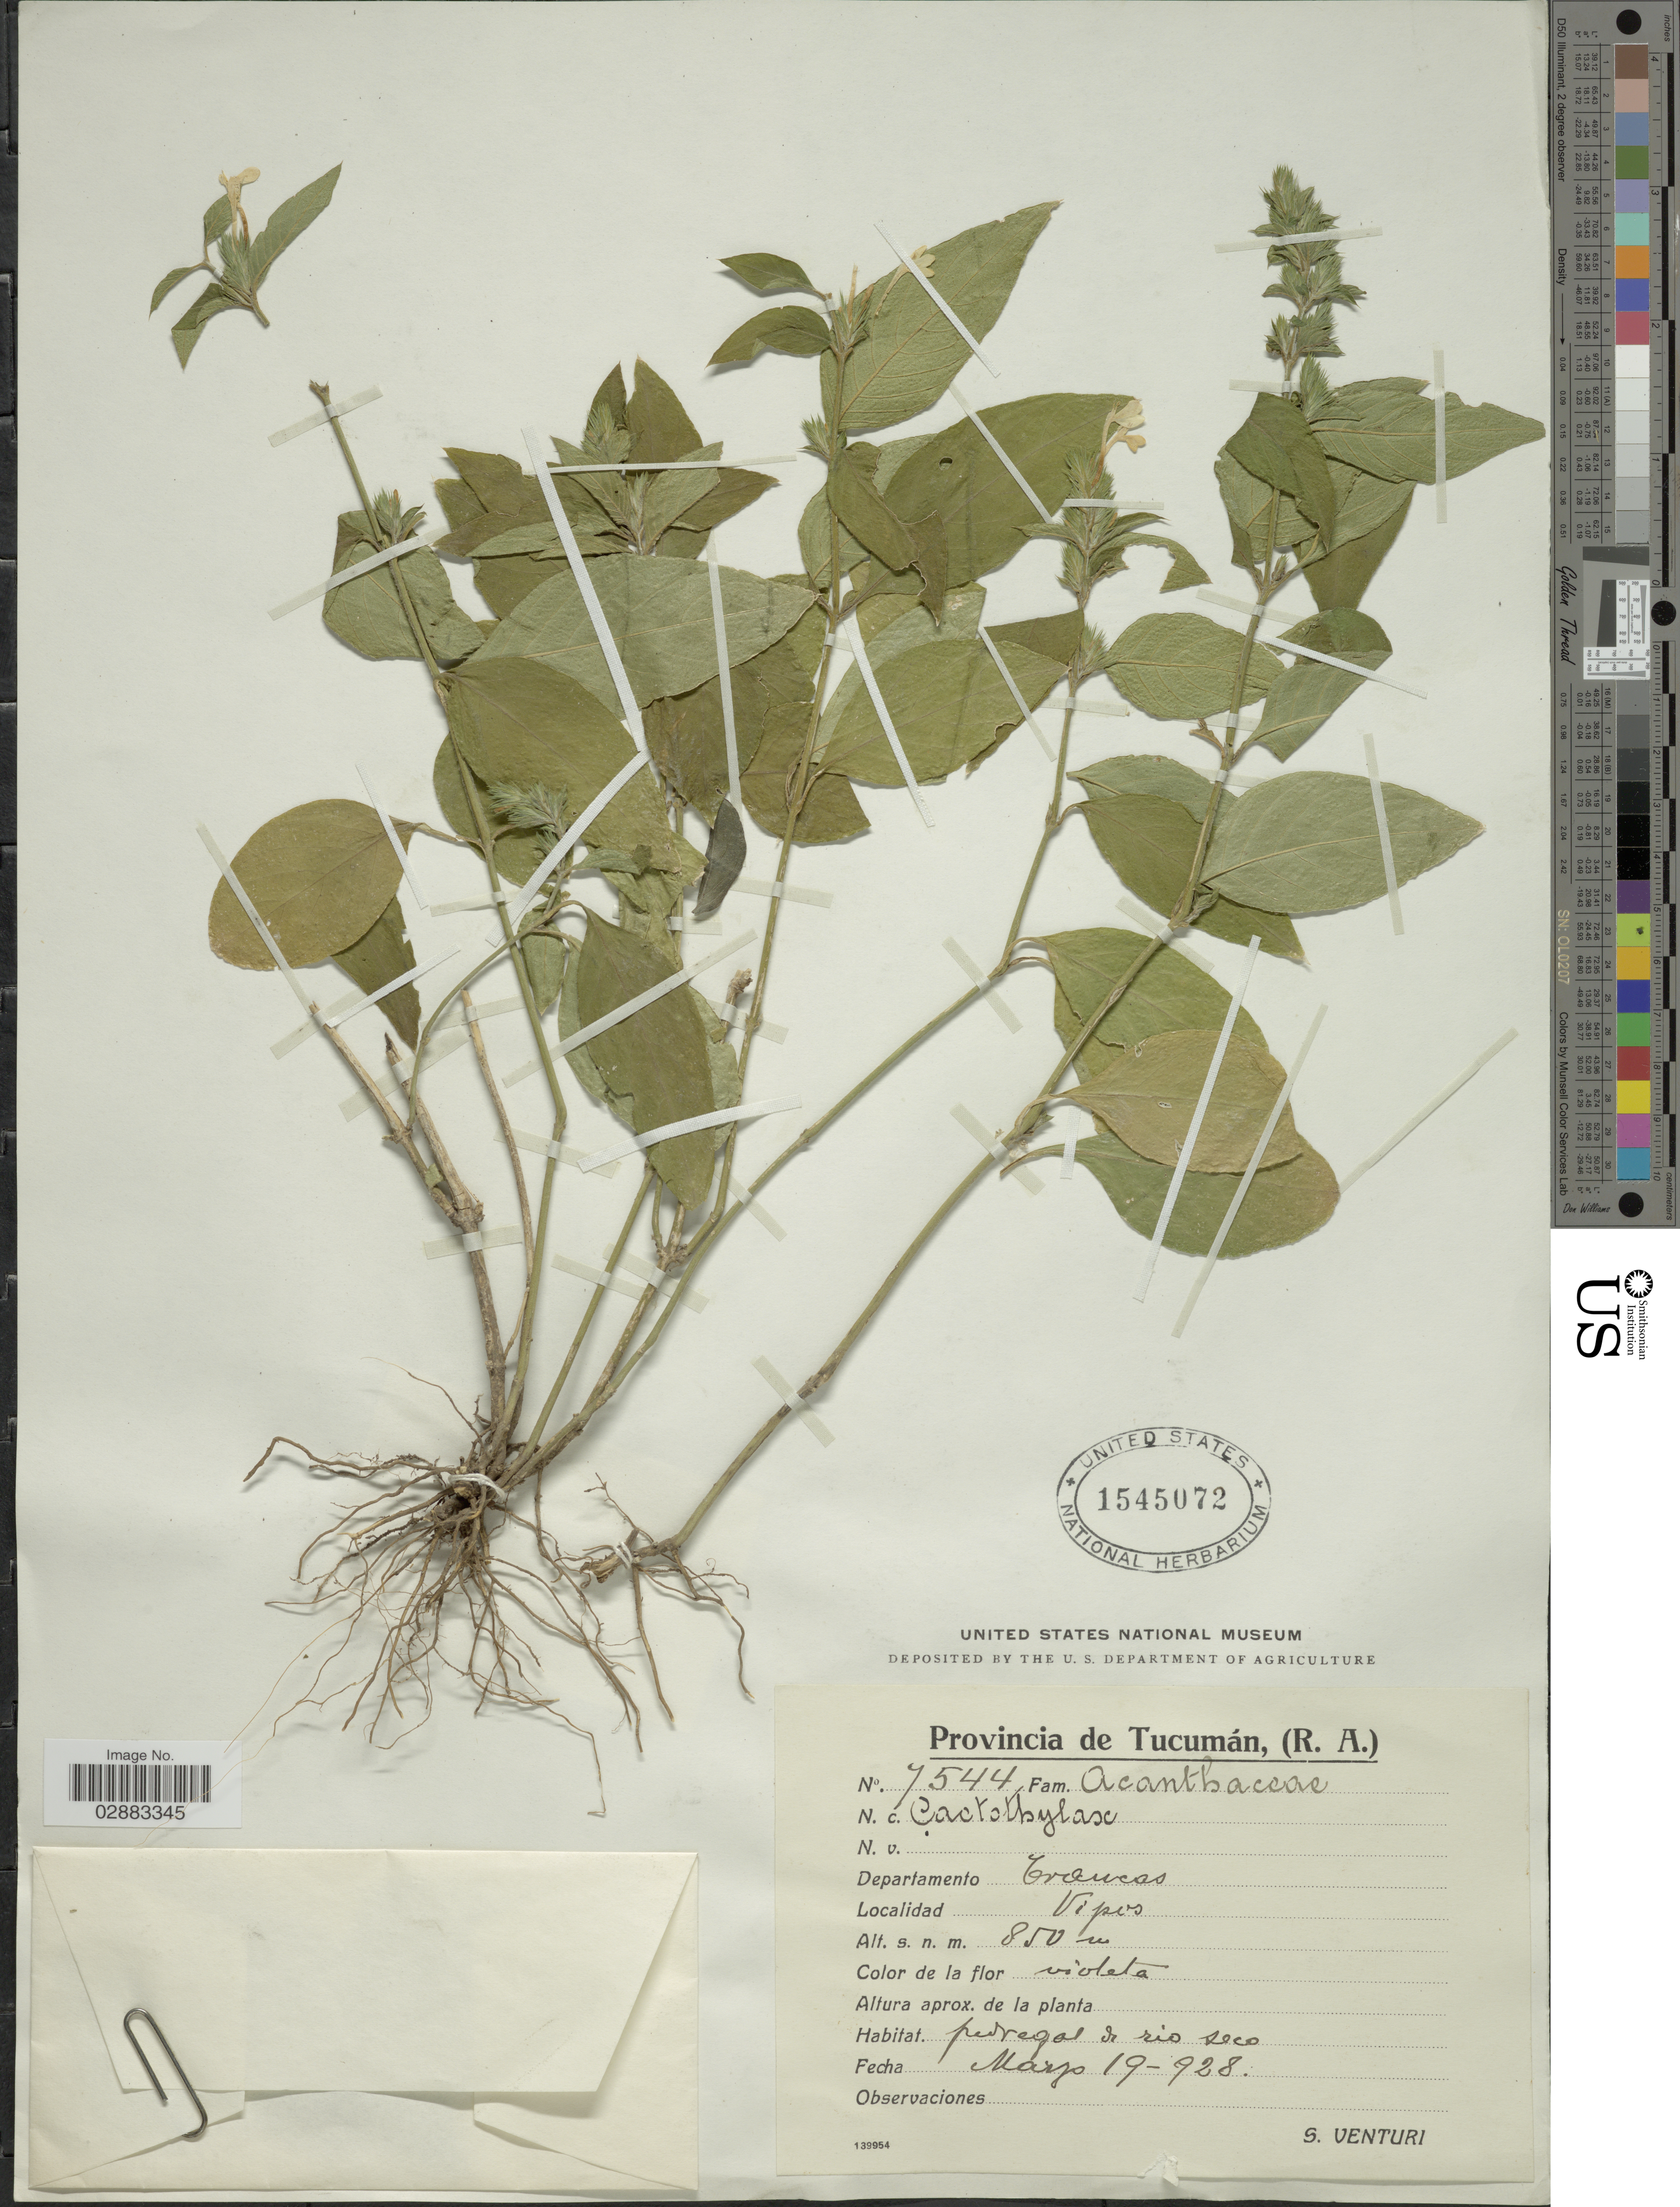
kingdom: Plantae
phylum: Tracheophyta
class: Magnoliopsida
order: Lamiales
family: Acanthaceae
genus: Justicia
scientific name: Justicia goudotii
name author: V.A.W. Graham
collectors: S. Venturi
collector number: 7544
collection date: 1928-03-19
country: Argentina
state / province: Tucuman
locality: Provincia de Tucumán, (R.A.). Departamento Trancas. Vipos.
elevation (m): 850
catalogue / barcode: US 1545072